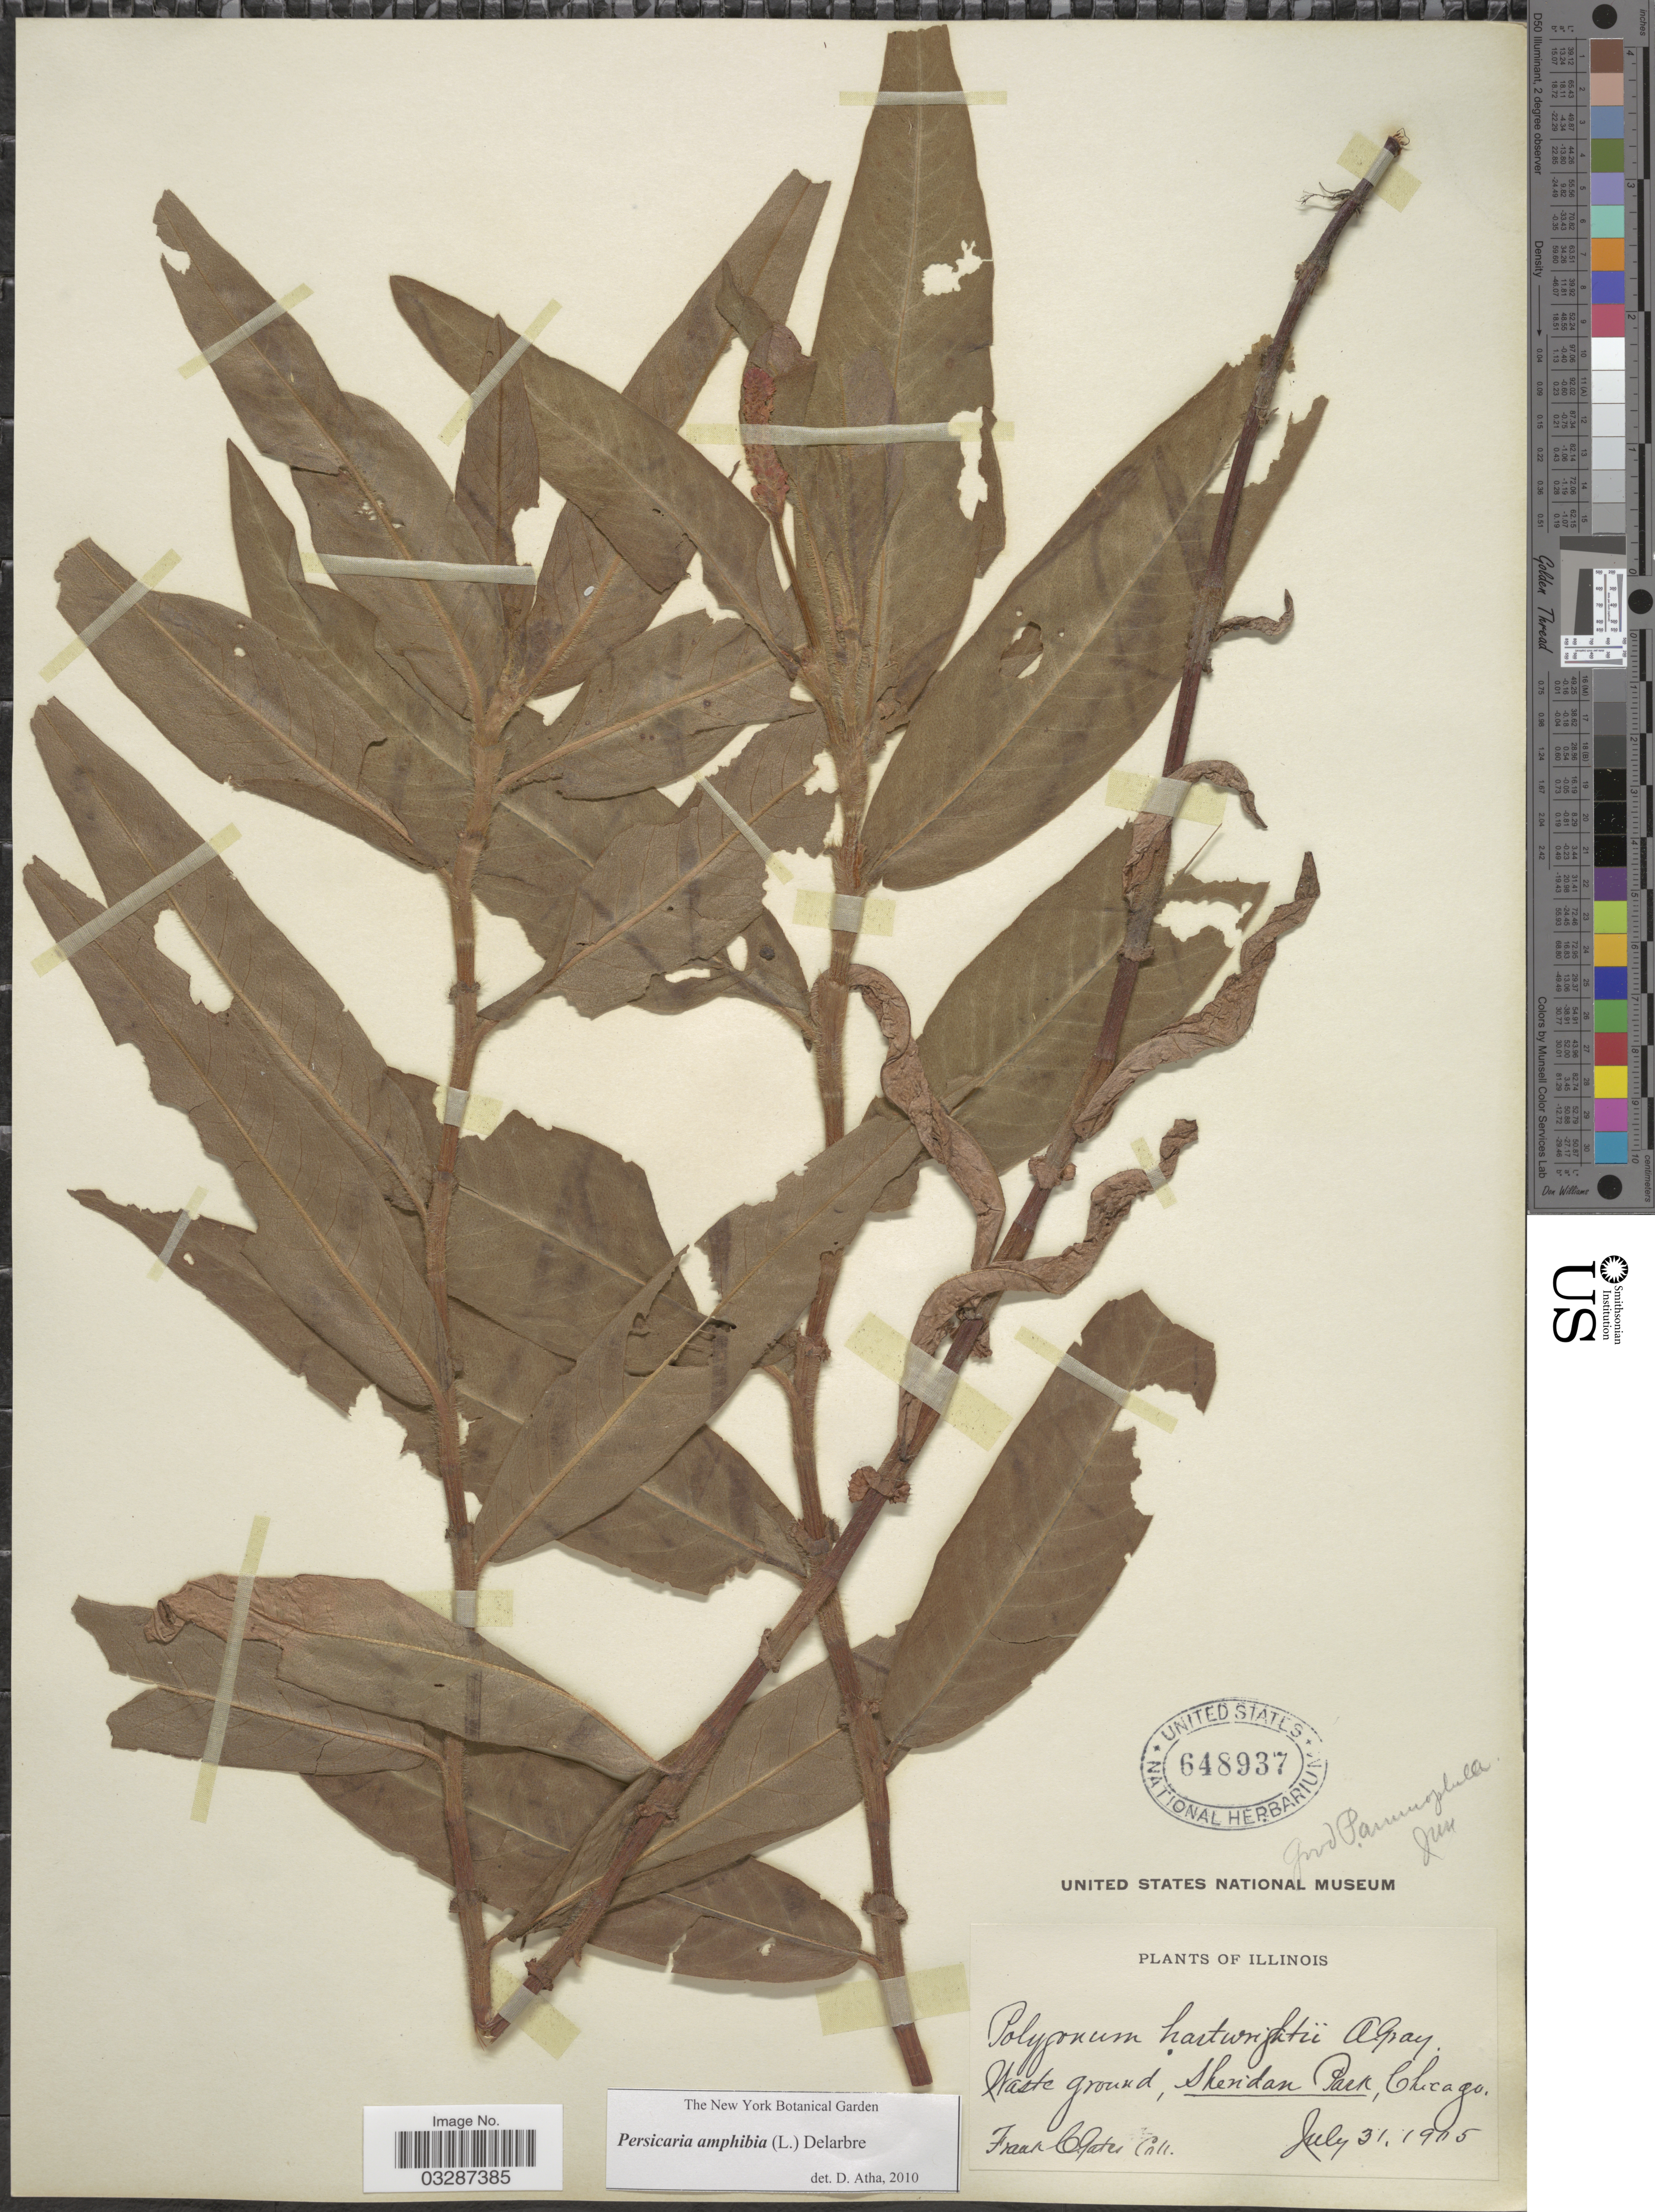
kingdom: Plantae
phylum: Tracheophyta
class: Magnoliopsida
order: Caryophyllales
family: Polygonaceae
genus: Persicaria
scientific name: Persicaria amphibia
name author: (L.) Delarbre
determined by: Atha, D. E.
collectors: F. C. Gates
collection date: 1905-07-31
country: United States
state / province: Illinois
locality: Sheridan Park, Chicago.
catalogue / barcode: US 648937